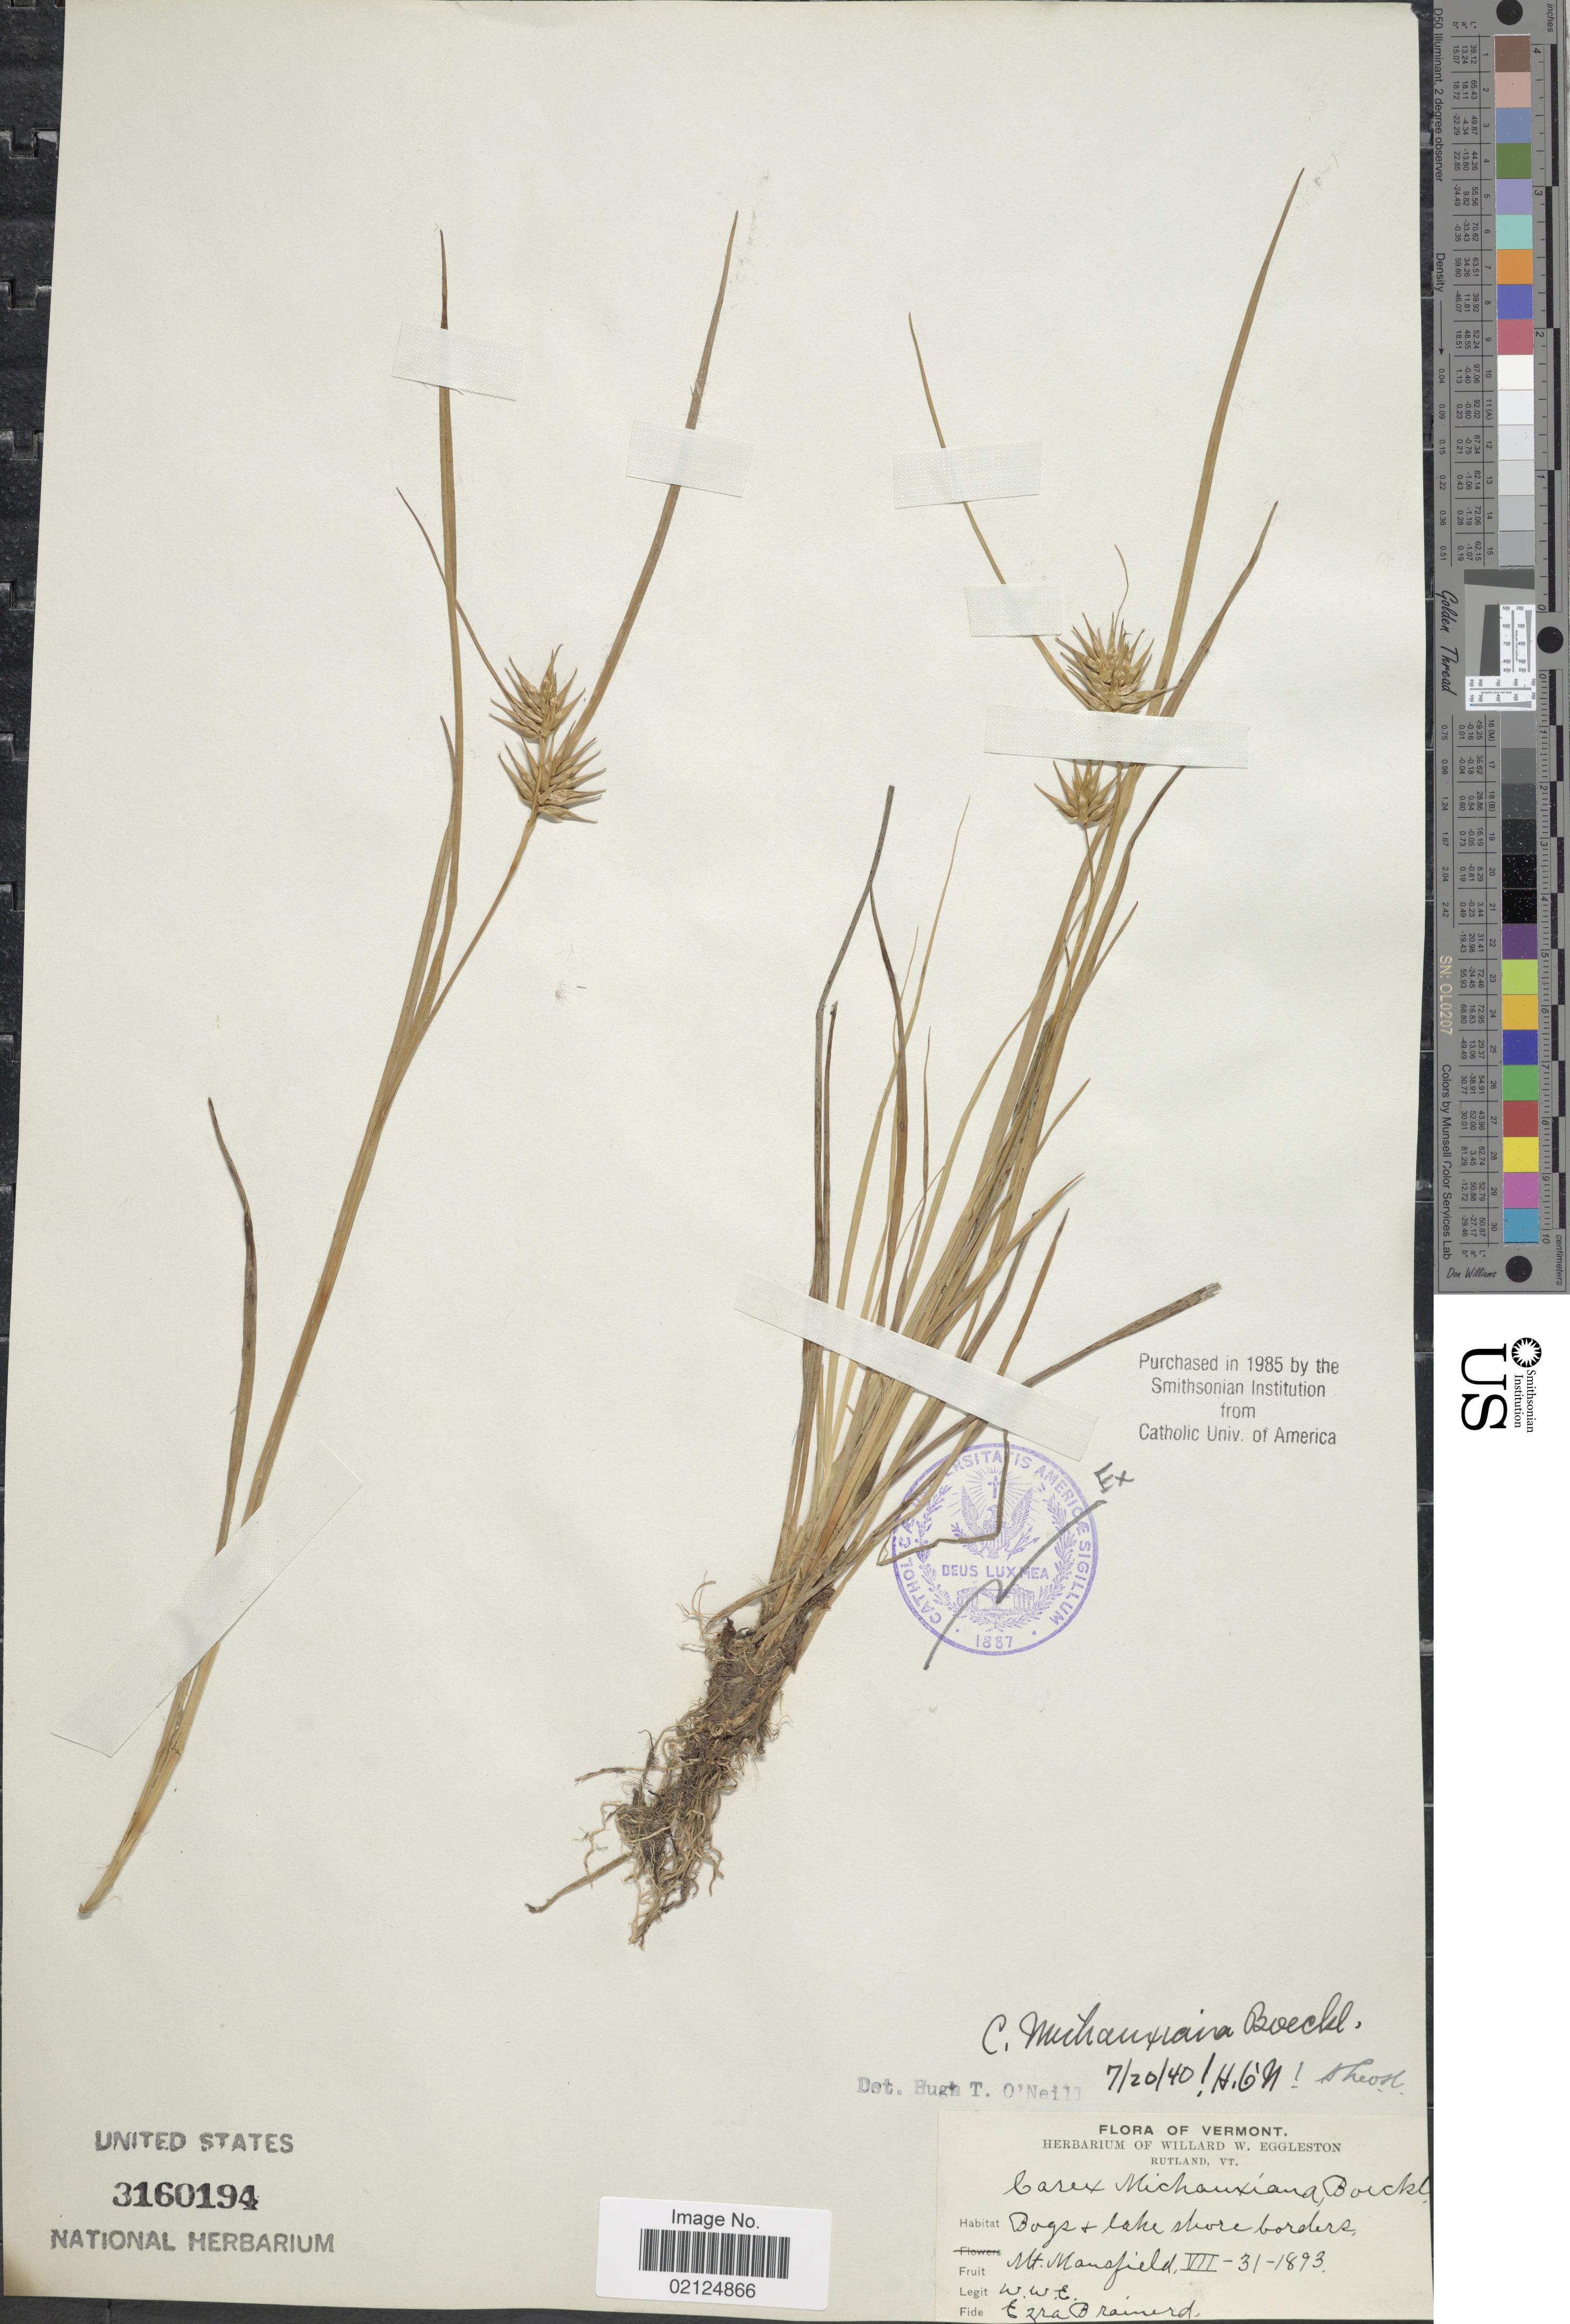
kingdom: Plantae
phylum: Tracheophyta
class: Liliopsida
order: Poales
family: Cyperaceae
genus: Carex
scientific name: Carex michauxiana subsp. michauxiana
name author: Boeckeler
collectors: W. W. Eggleston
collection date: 1893-07-31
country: United States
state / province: Vermont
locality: Bogs + lake shore borders. Mt. Mansfield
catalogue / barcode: US 3160194